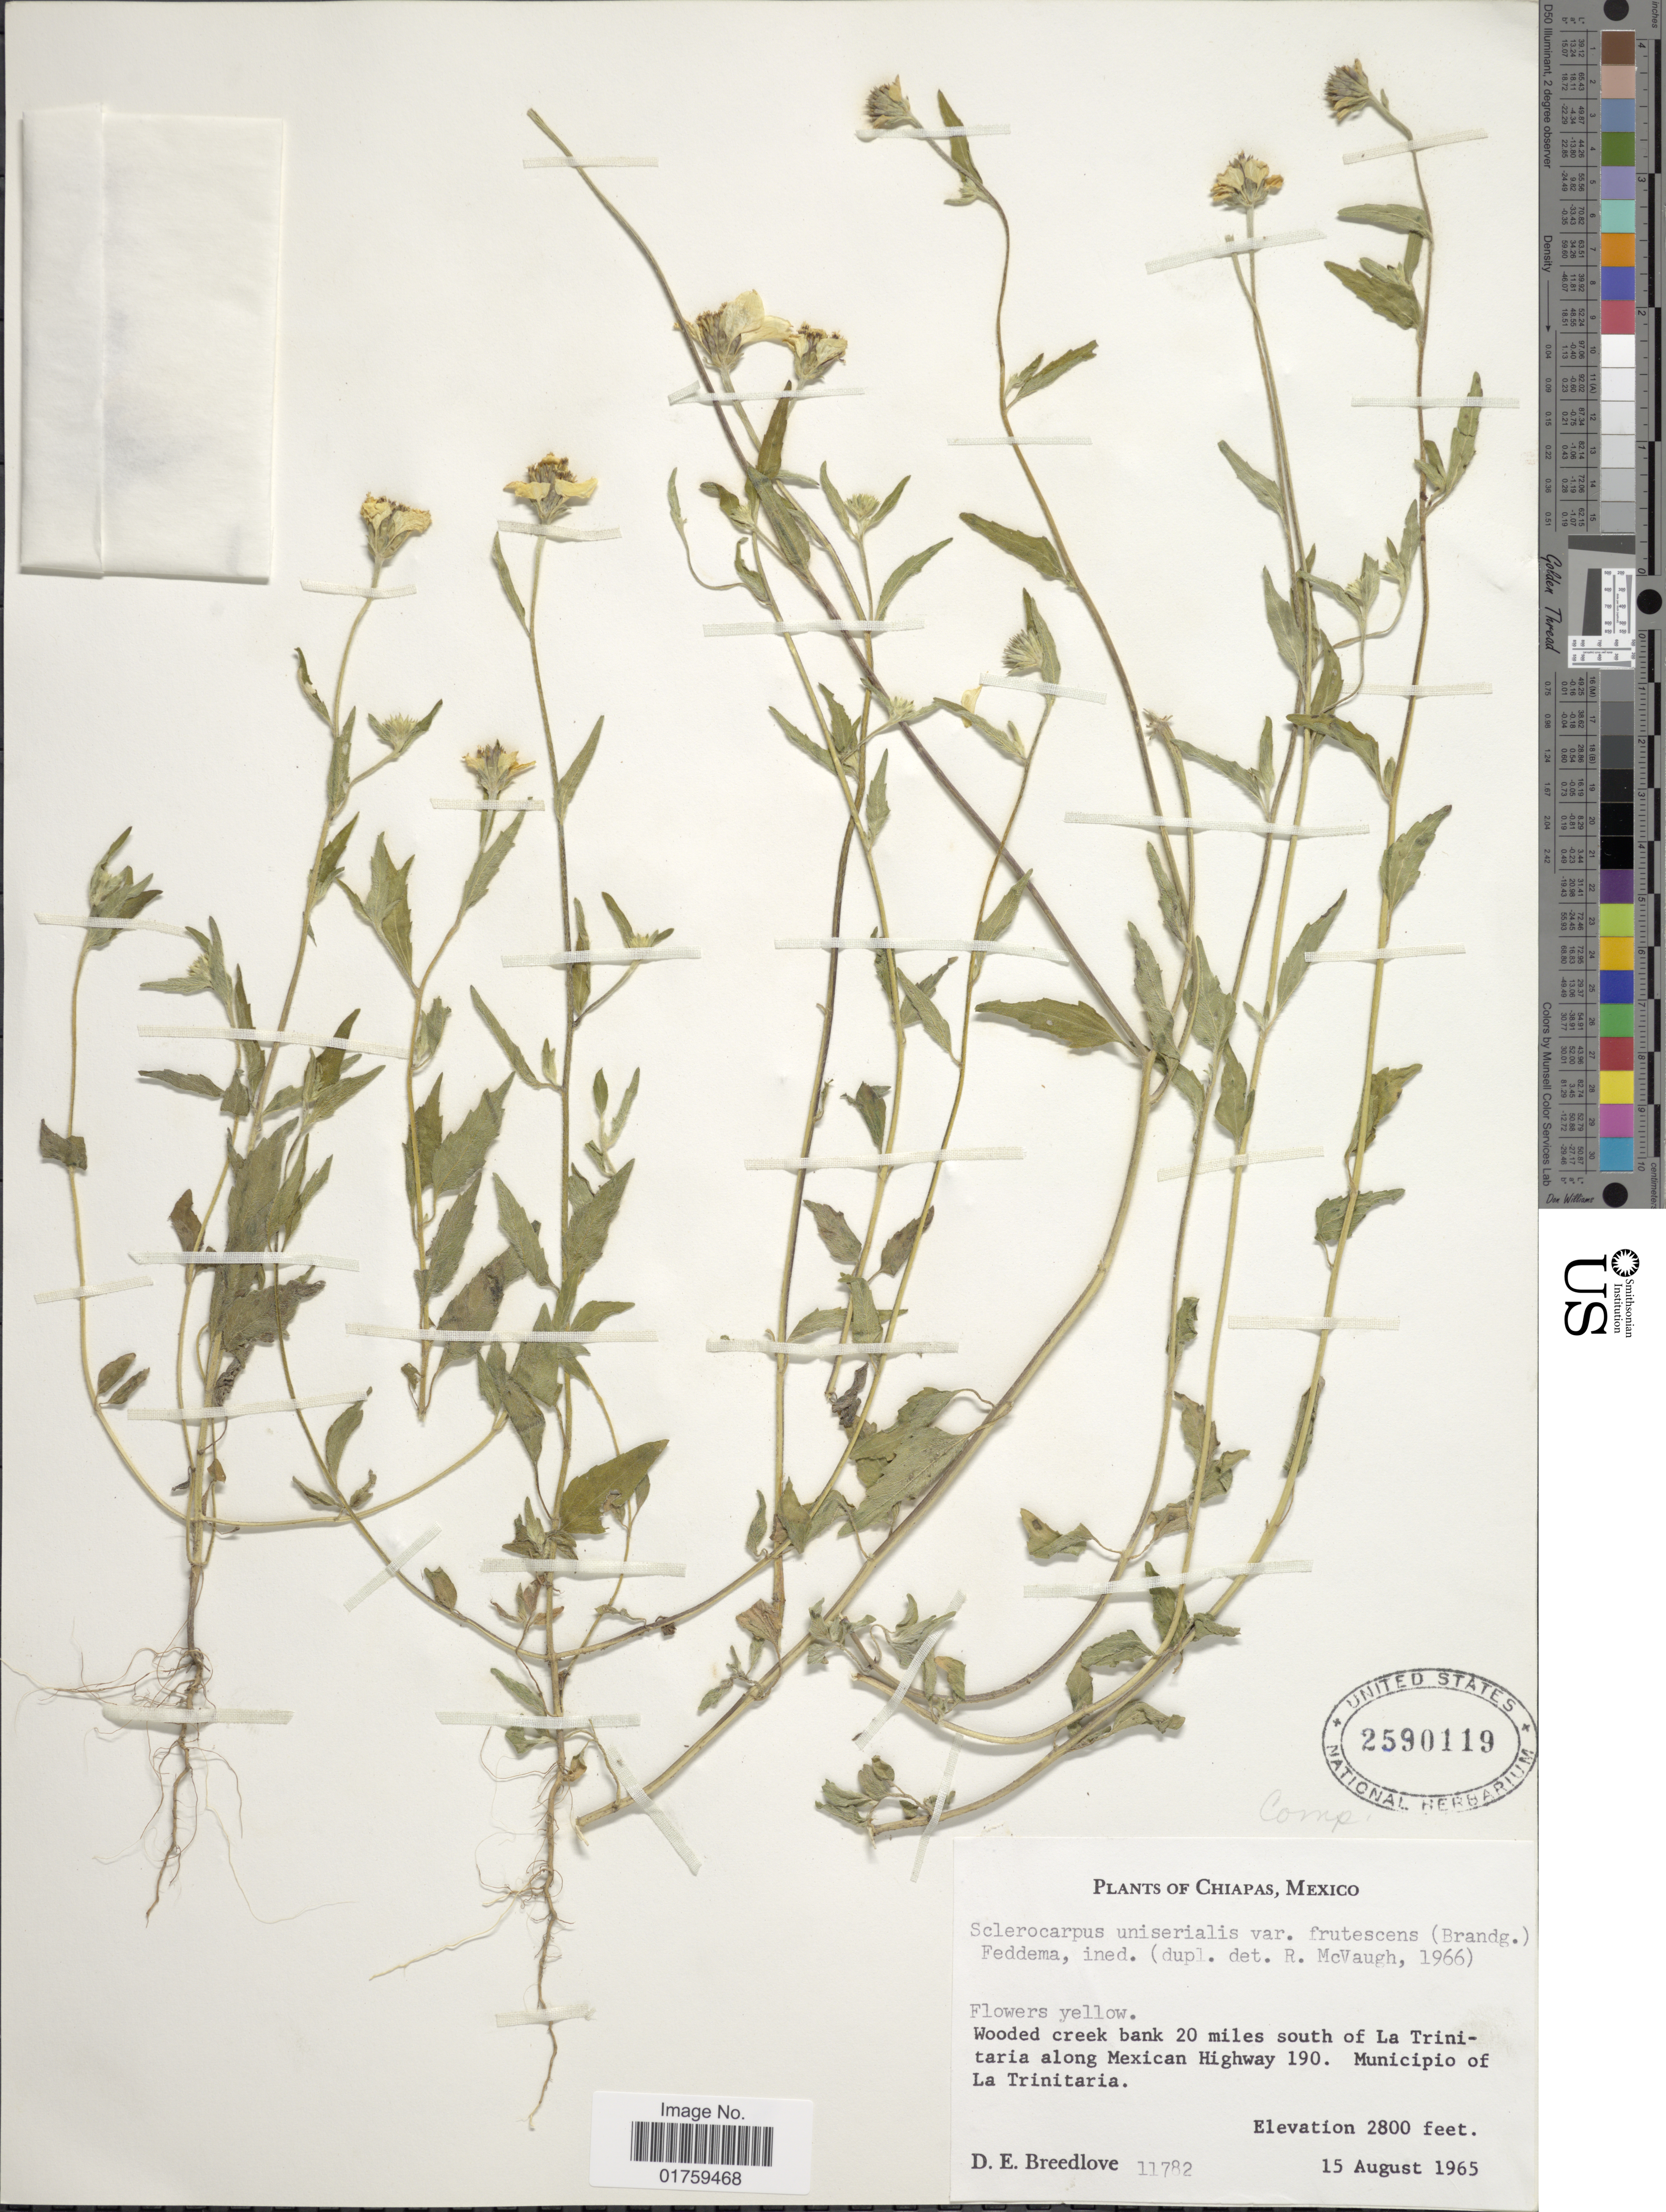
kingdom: Plantae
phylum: Tracheophyta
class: Magnoliopsida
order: Asterales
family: Asteraceae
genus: Sclerocarpus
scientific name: Sclerocarpus uniserialis var. frutescens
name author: (Brandegee) Feddema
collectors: D. E. Breedlove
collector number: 11782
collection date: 1965-08-15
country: Mexico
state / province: Chiapas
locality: Chiapas, Mexico. Wooded creel bank 20 miles south of La Trinitaria along Mexican Highway 190. Municipio of La Trinitaria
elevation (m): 853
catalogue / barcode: US 2590119